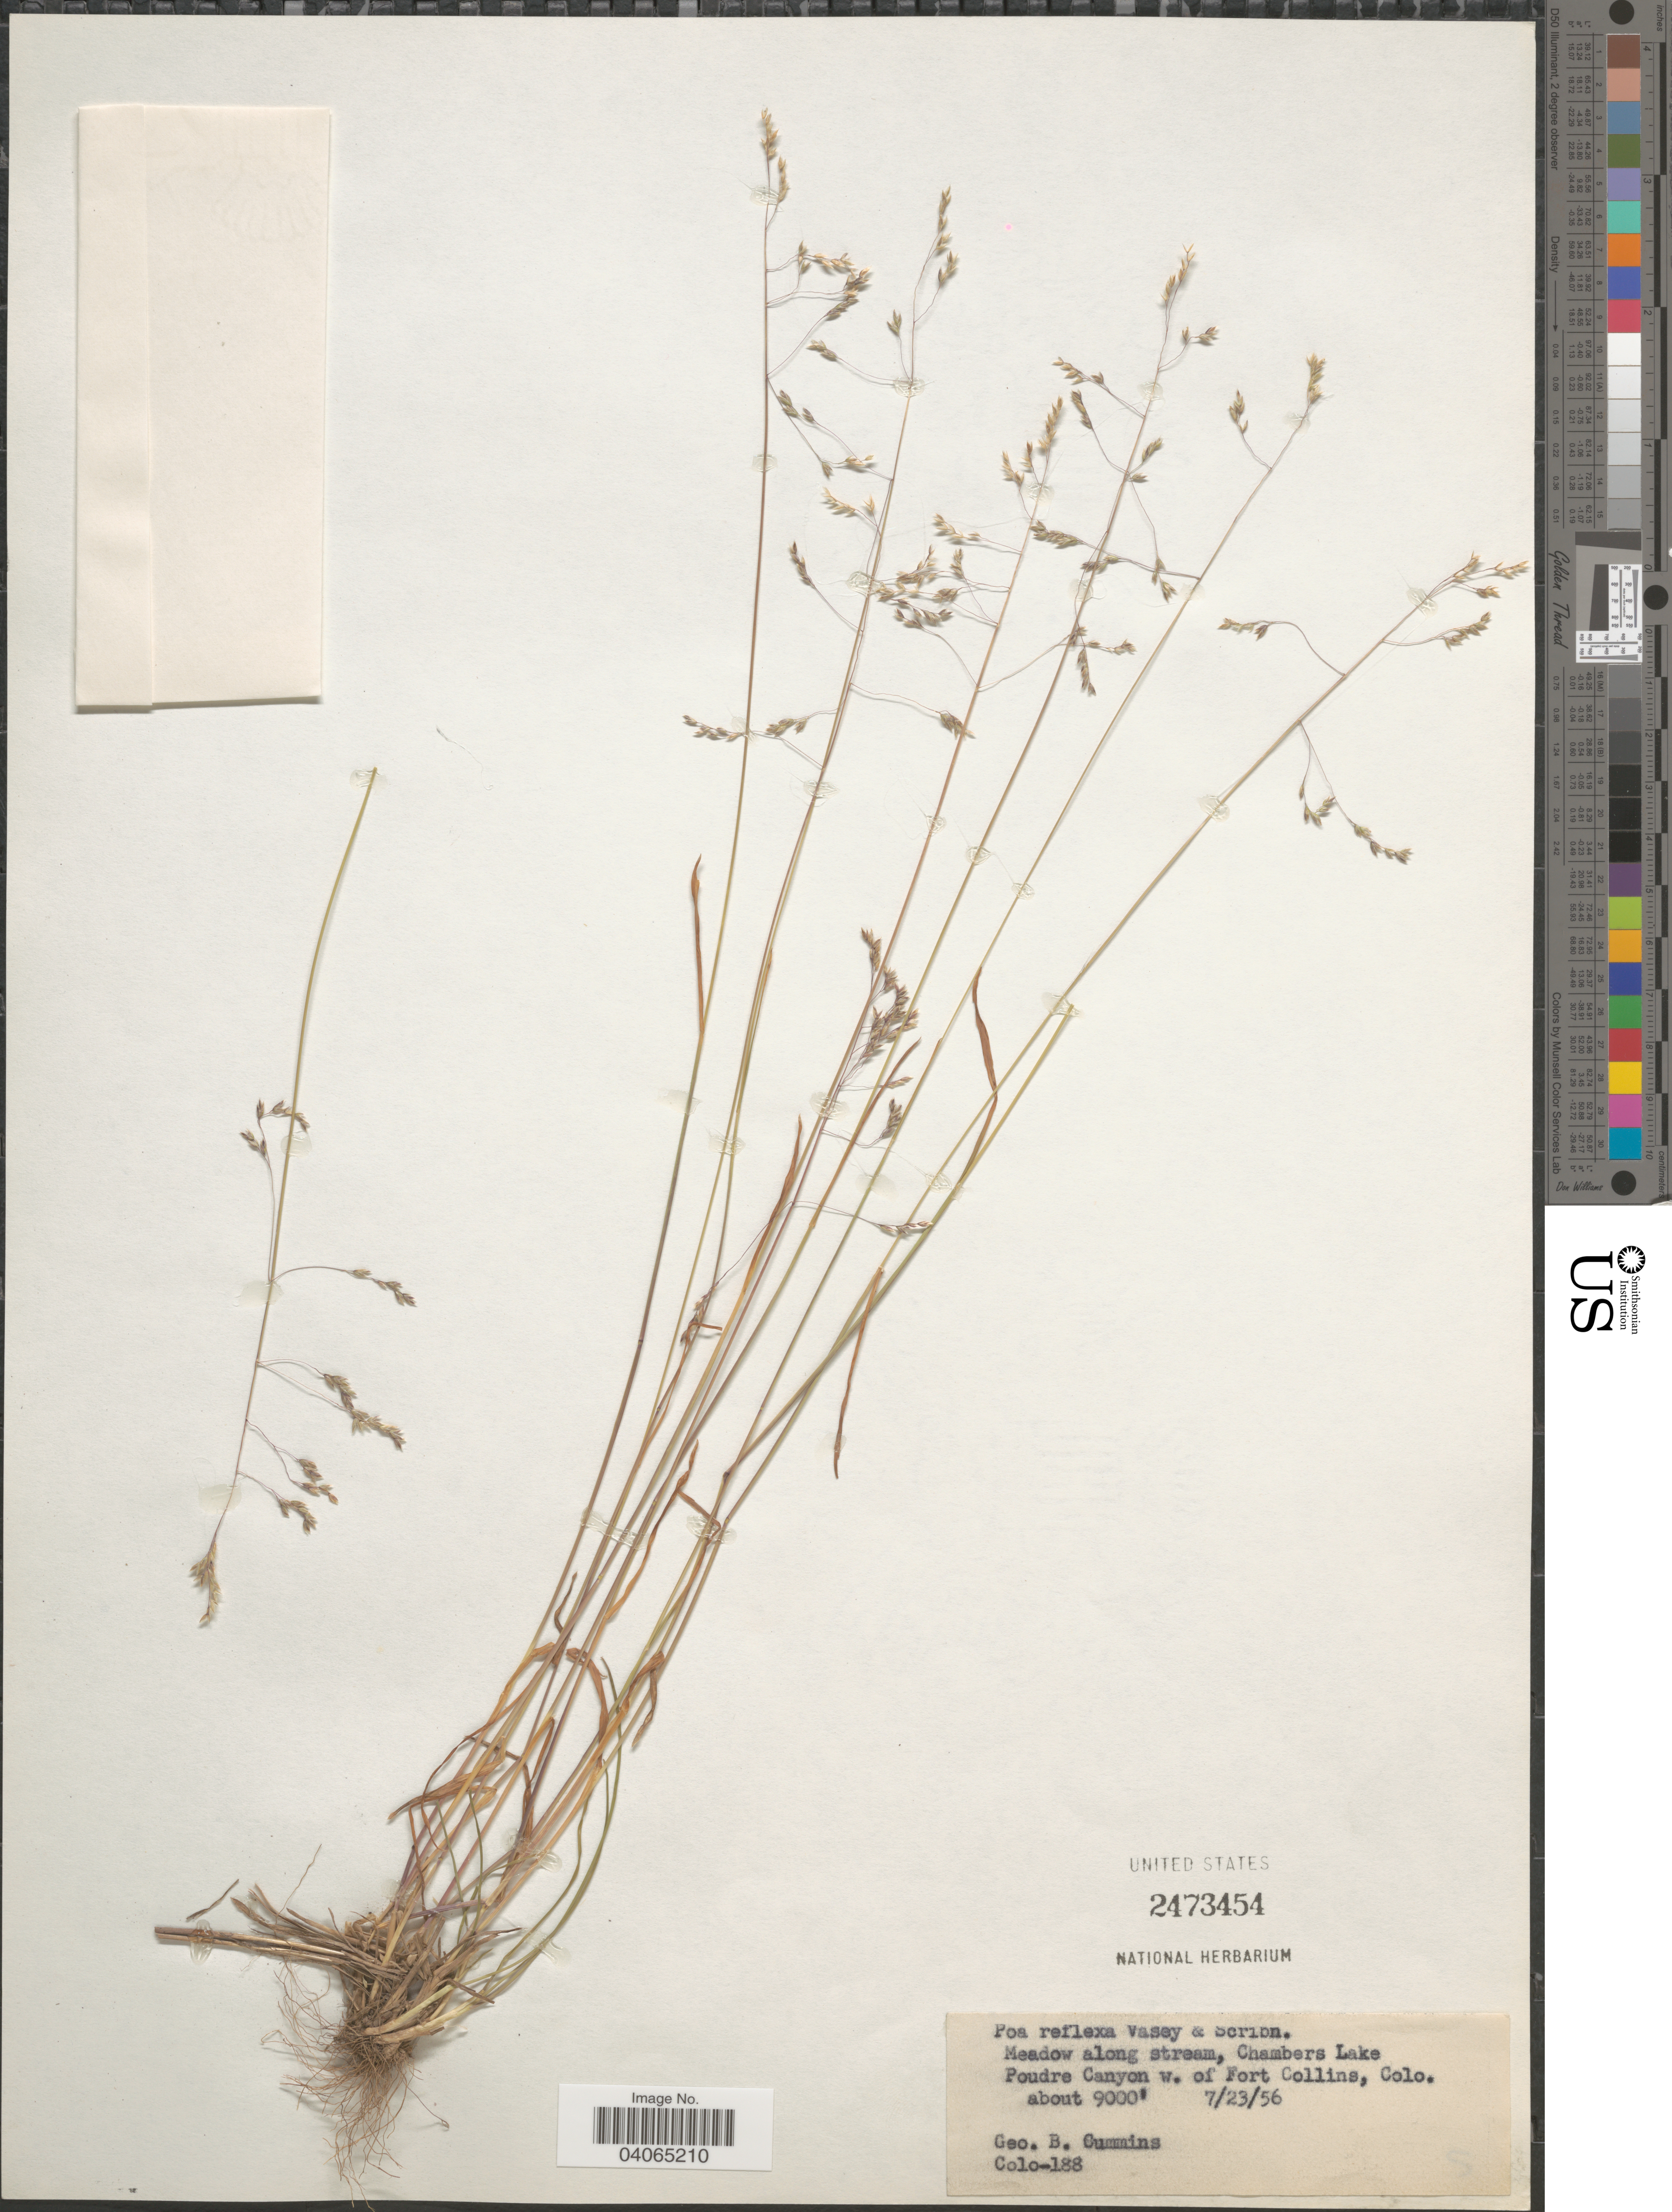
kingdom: Plantae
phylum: Tracheophyta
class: Liliopsida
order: Poales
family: Poaceae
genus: Poa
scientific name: Poa reflexa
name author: Vasey & Scribn.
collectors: G. Cummins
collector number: Colo-188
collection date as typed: Transcribed d/m/y: 23/7/56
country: United States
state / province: Colorado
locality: Meadow along stream, Chambers Lake. Poudre Canyon w. of Fort Collins.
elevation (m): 2743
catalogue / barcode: US 2473454